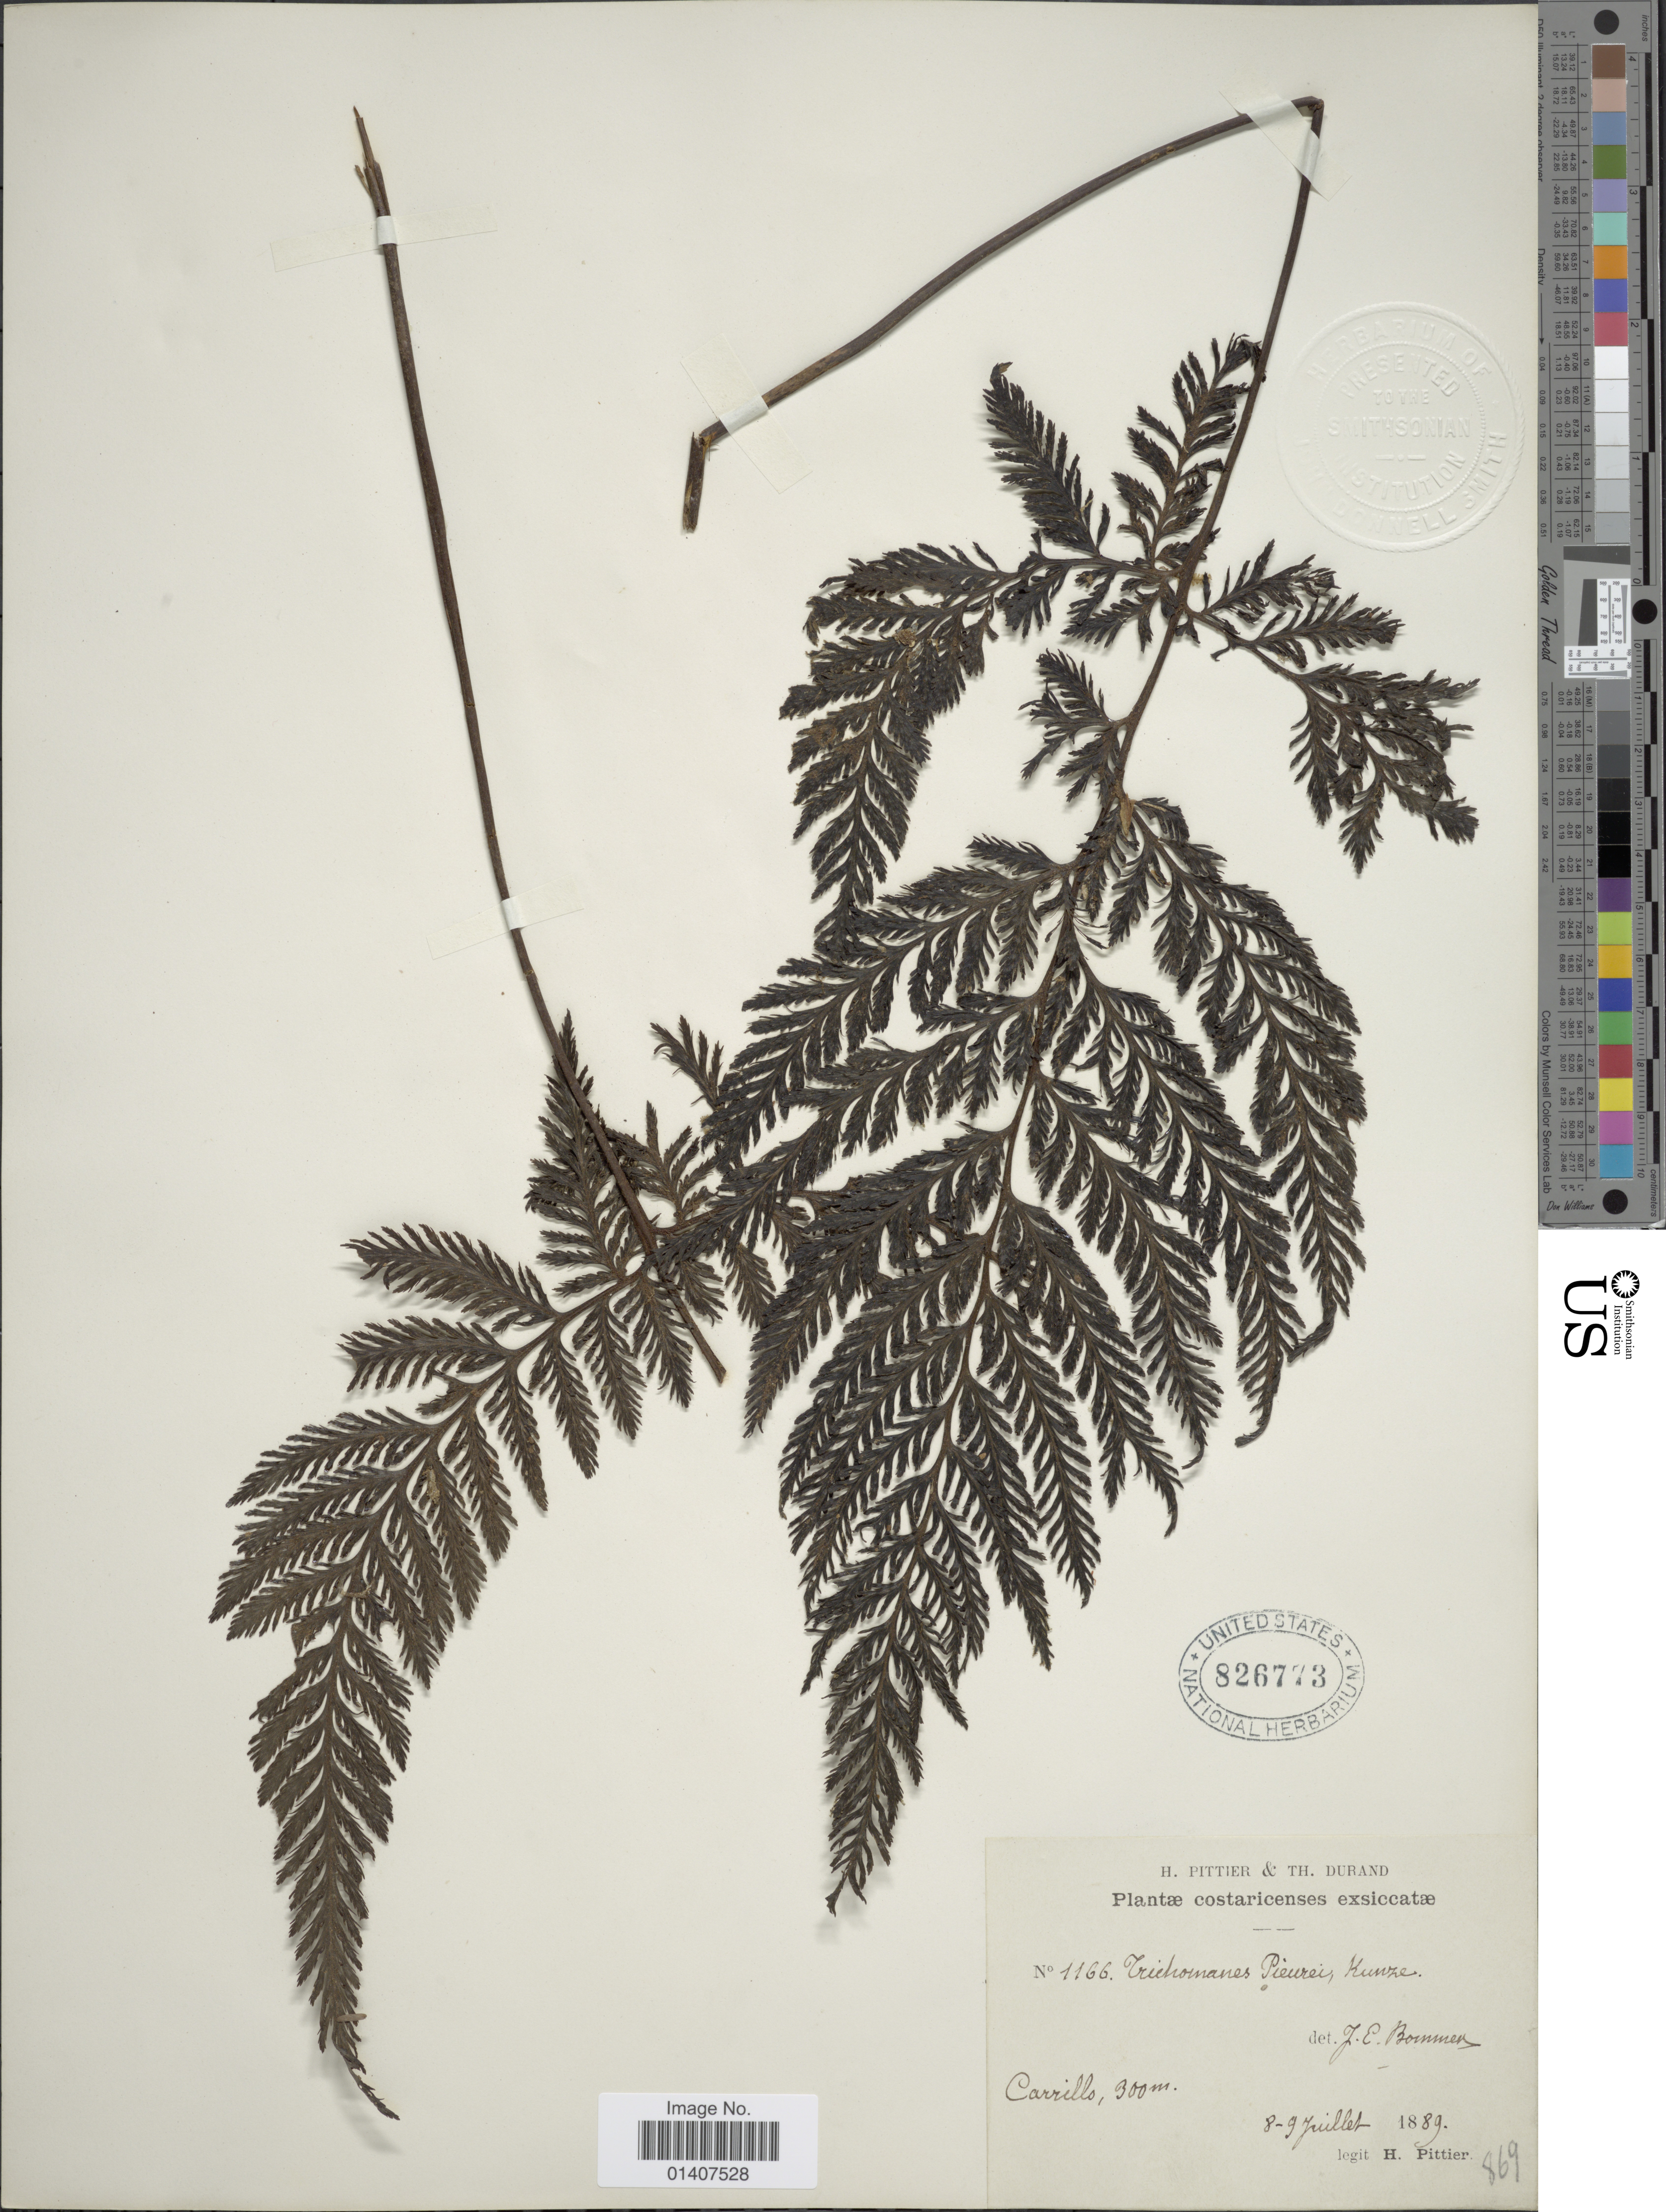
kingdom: Plantae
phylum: Tracheophyta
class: Polypodiopsida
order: Hymenophyllales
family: Hymenophyllaceae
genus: Trichomanes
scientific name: Trichomanes elegans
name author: Rich.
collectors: H. F. Pittier & T. Durand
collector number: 1166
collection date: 1889-07-08/1889-07-09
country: Costa Rica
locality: Carrilo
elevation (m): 300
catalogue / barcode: US 826773